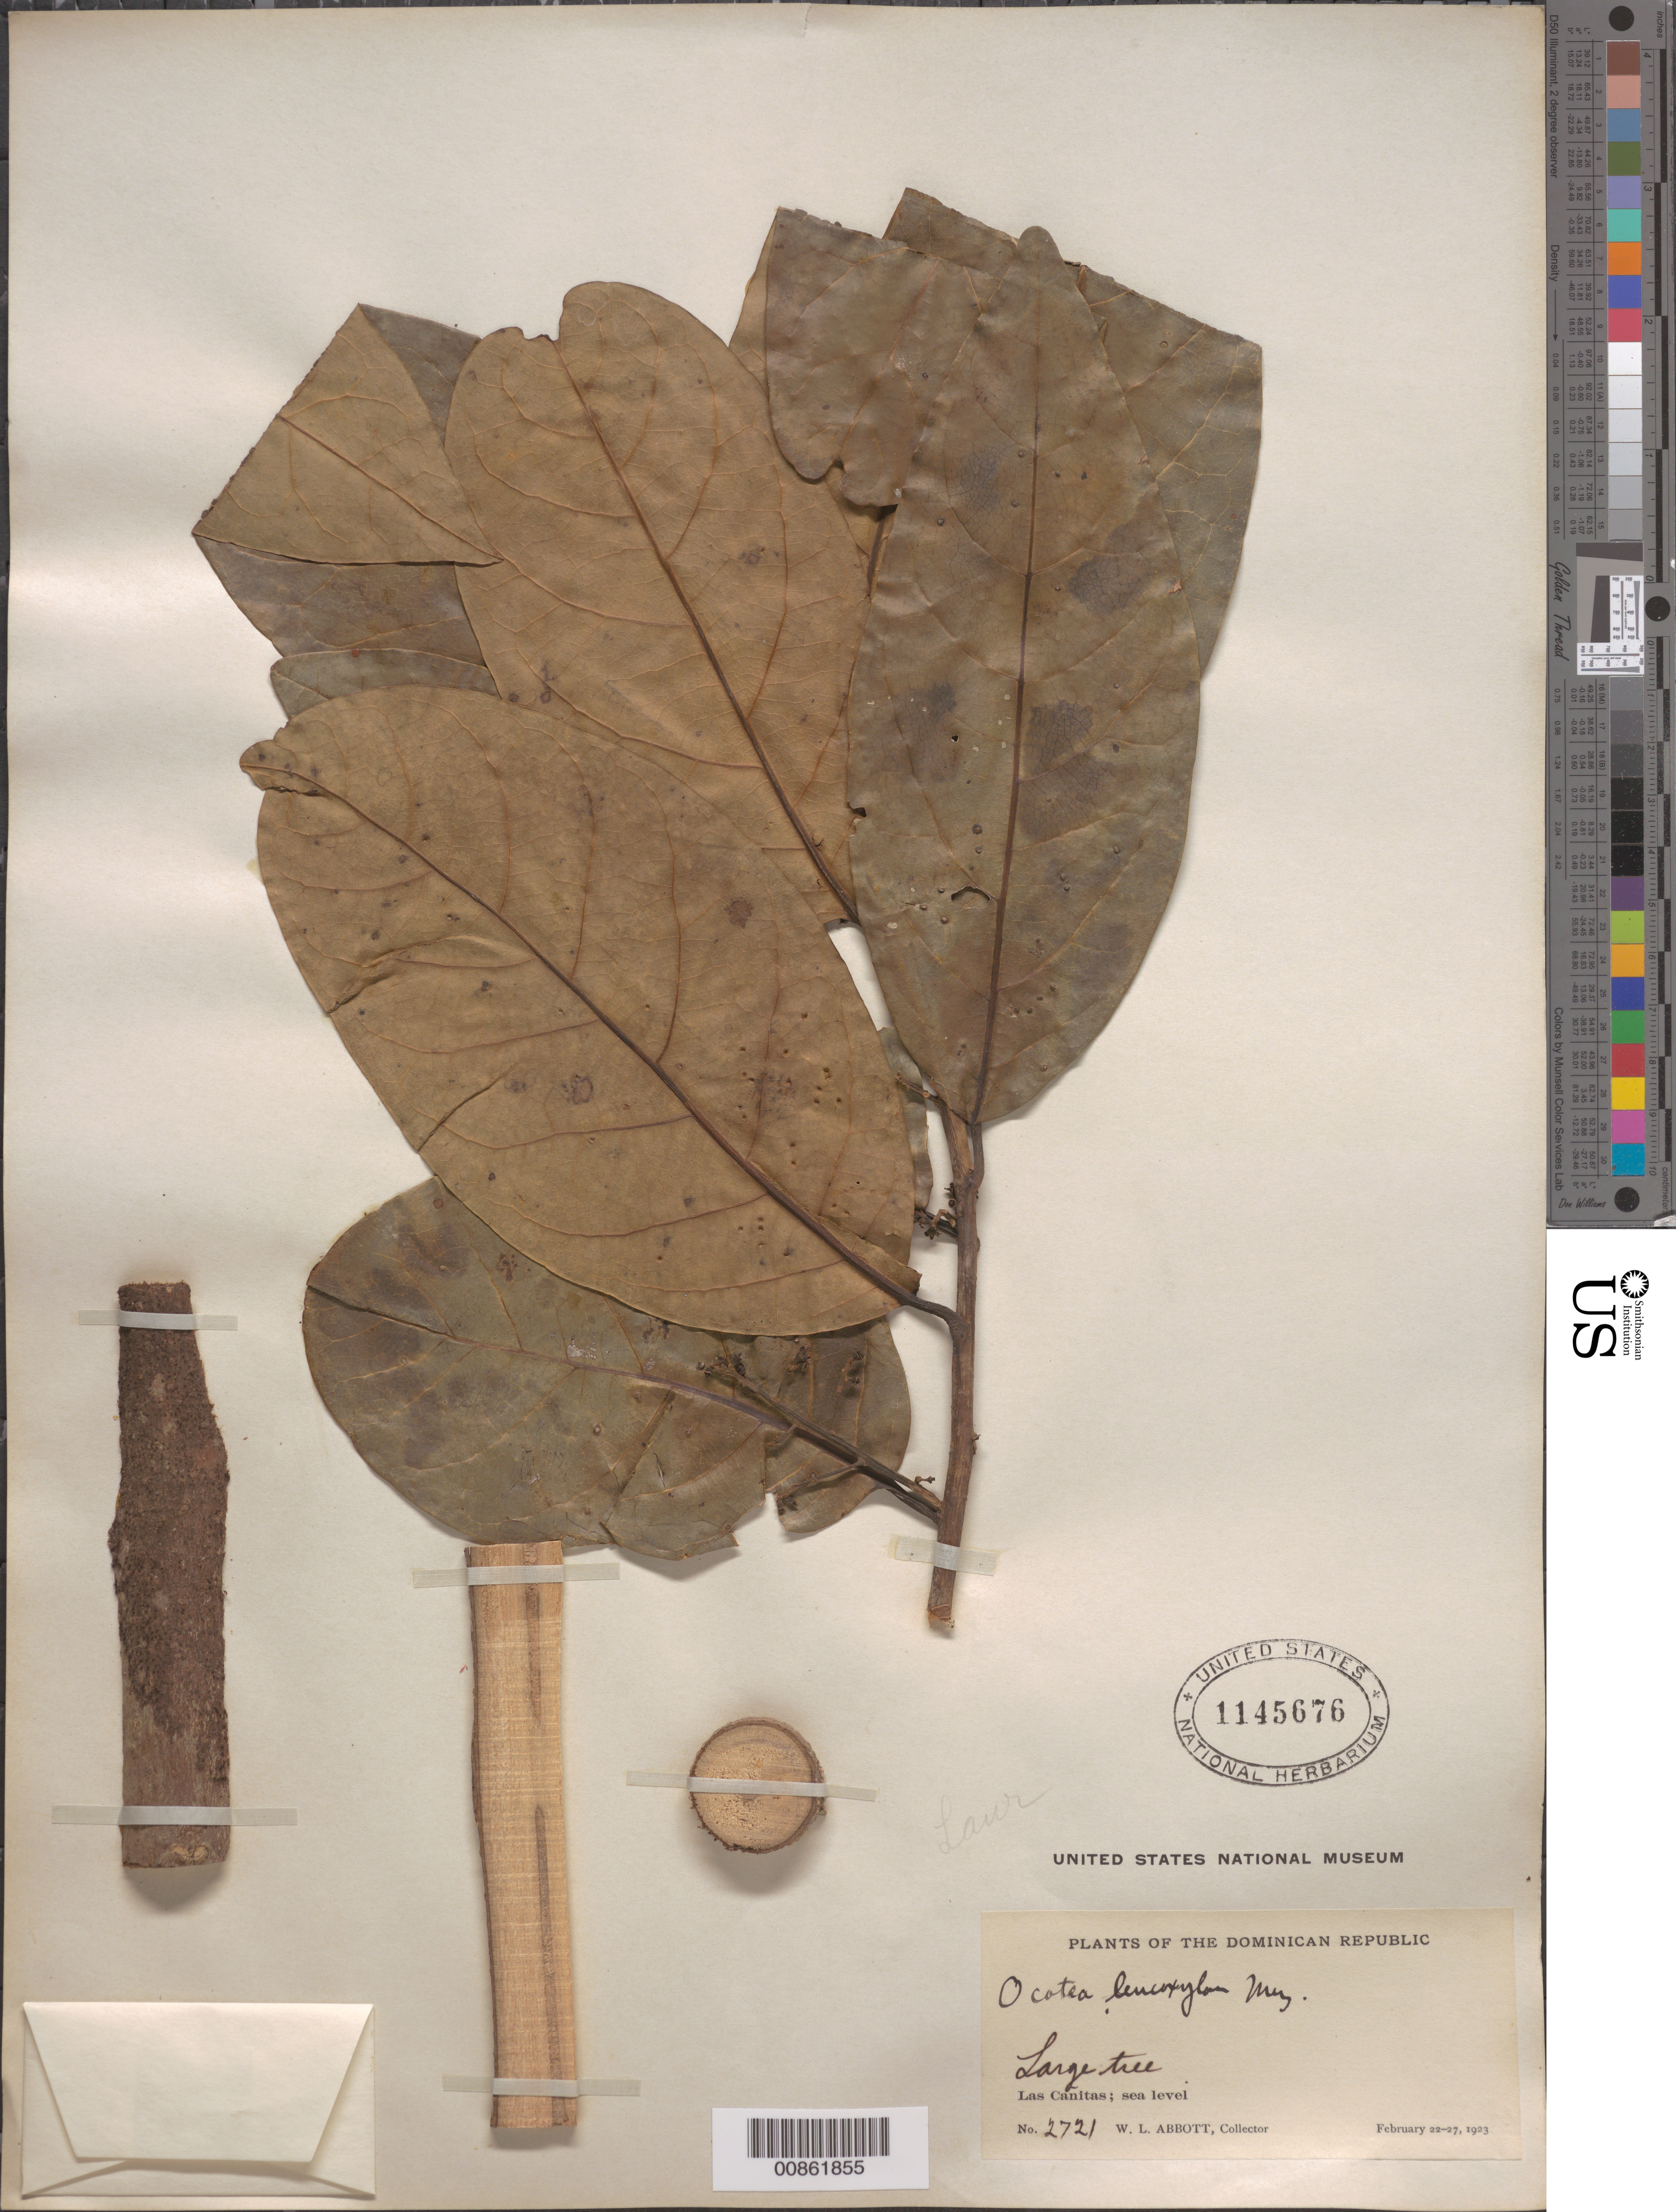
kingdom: Plantae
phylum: Tracheophyta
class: Magnoliopsida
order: Laurales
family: Lauraceae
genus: Ocotea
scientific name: Ocotea leucoxylon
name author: (Sw.) Laness.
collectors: W. L. Abbott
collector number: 2721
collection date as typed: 22 Feb 1923 to 27 Feb 1923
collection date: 1923-02-22/1923-02-27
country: Dominican Republic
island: Hispaniola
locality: Las Cañitas.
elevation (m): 0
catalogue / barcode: US 1145676